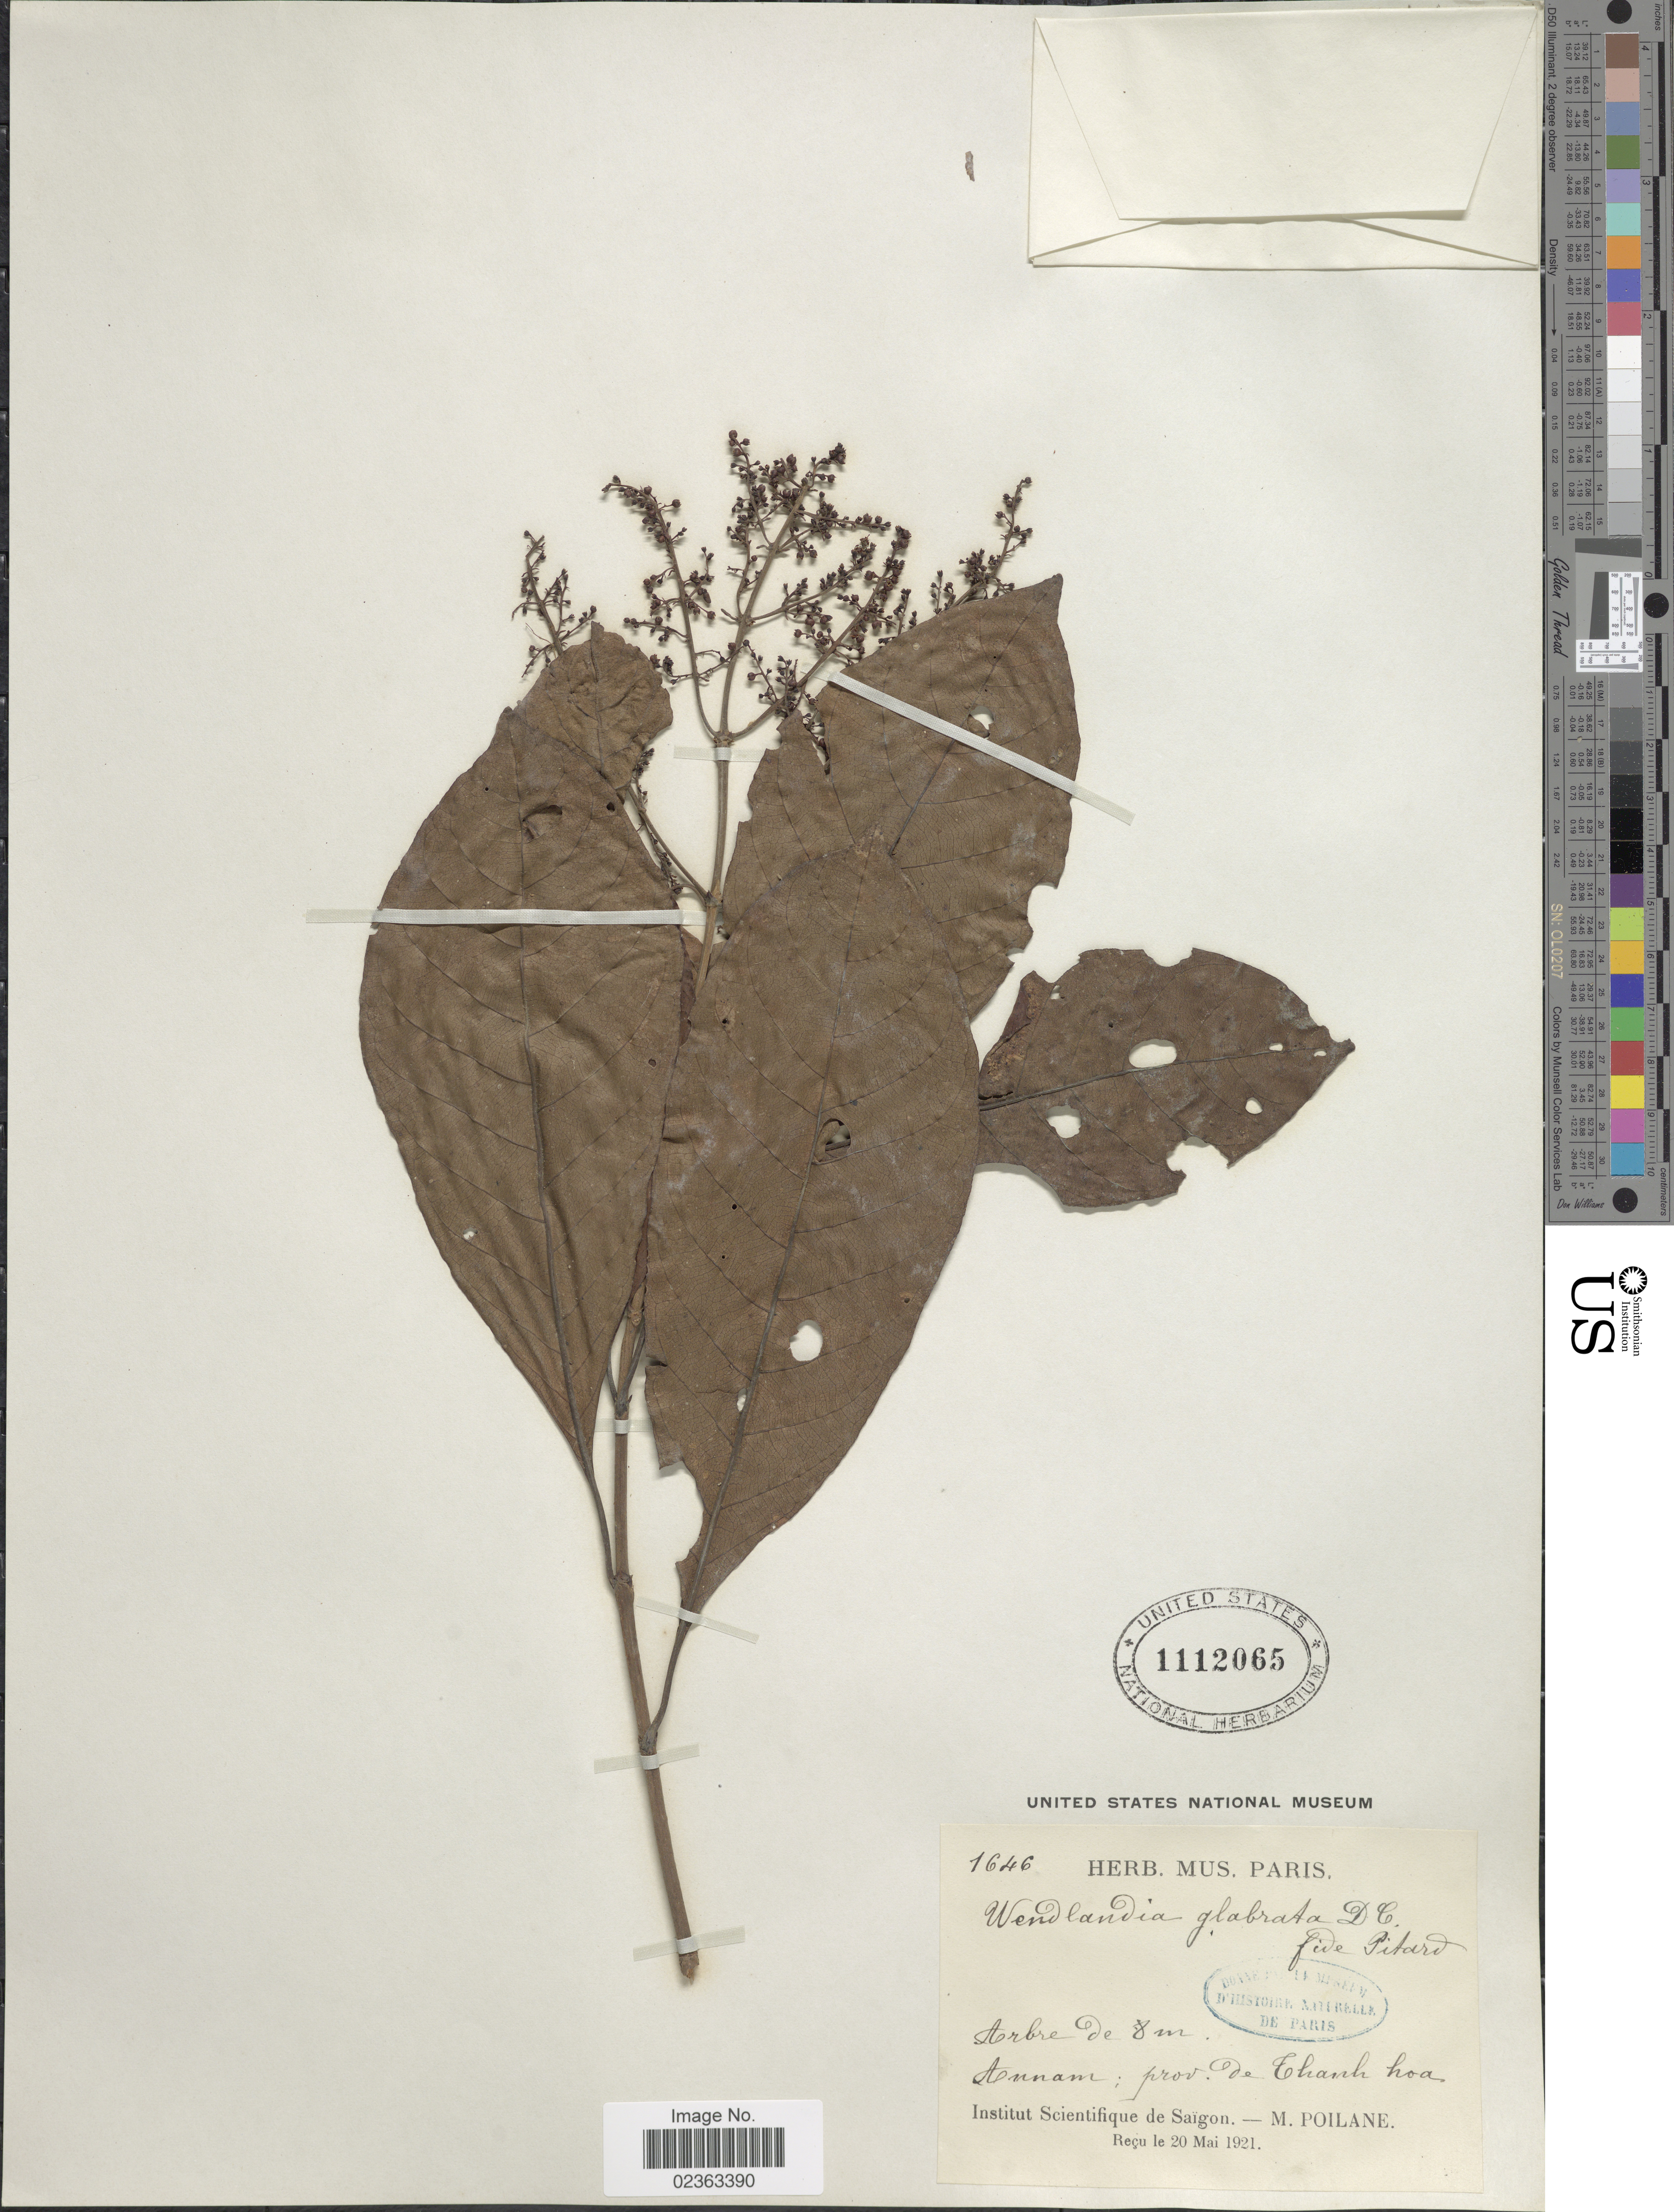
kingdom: Plantae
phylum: Tracheophyta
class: Magnoliopsida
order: Gentianales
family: Rubiaceae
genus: Wendlandia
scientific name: Wendlandia tinctoria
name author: DC.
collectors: M. Poilane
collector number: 1646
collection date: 1921-05-20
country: Vietnam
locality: Prov. de Chanh hoa, Annam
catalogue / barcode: US 1112065